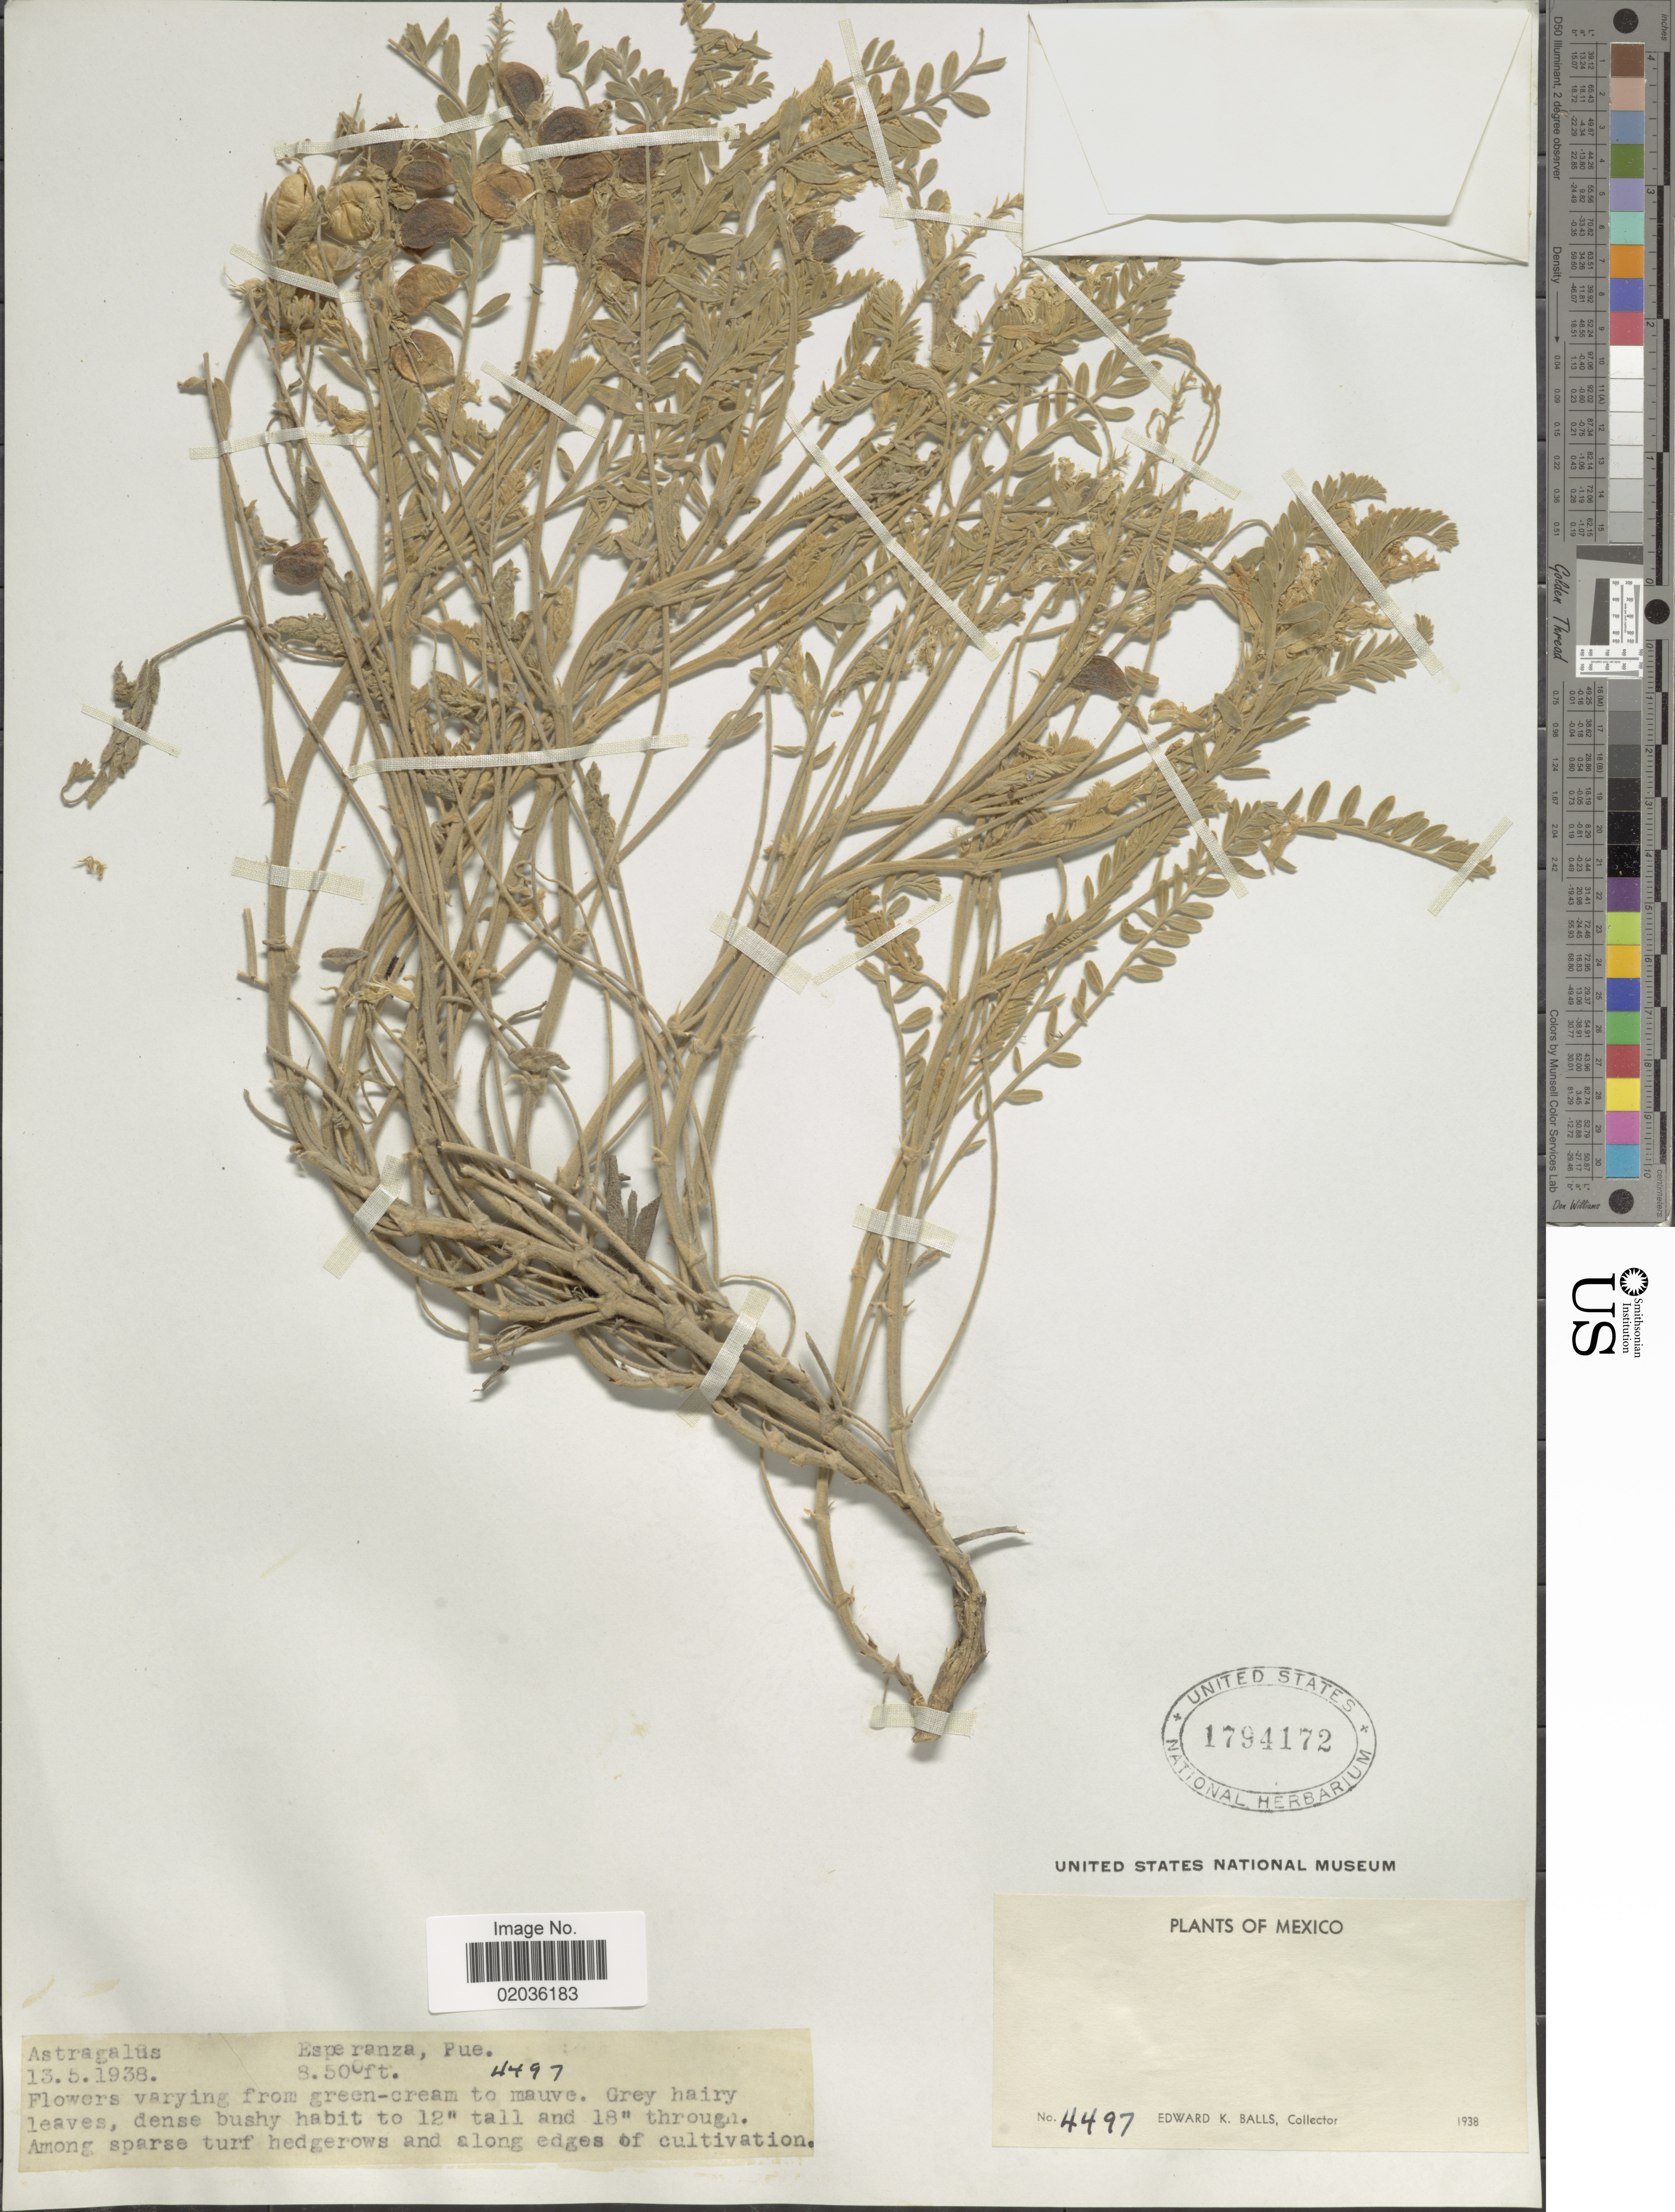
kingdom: Plantae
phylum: Tracheophyta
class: Magnoliopsida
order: Fabales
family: Fabaceae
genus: Astragalus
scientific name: Astragalus mollissimus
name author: Torr.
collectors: E. K. Balls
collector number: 4497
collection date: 1938-05-13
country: Mexico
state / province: Puebla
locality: Esperanza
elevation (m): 2591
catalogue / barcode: US 1794172